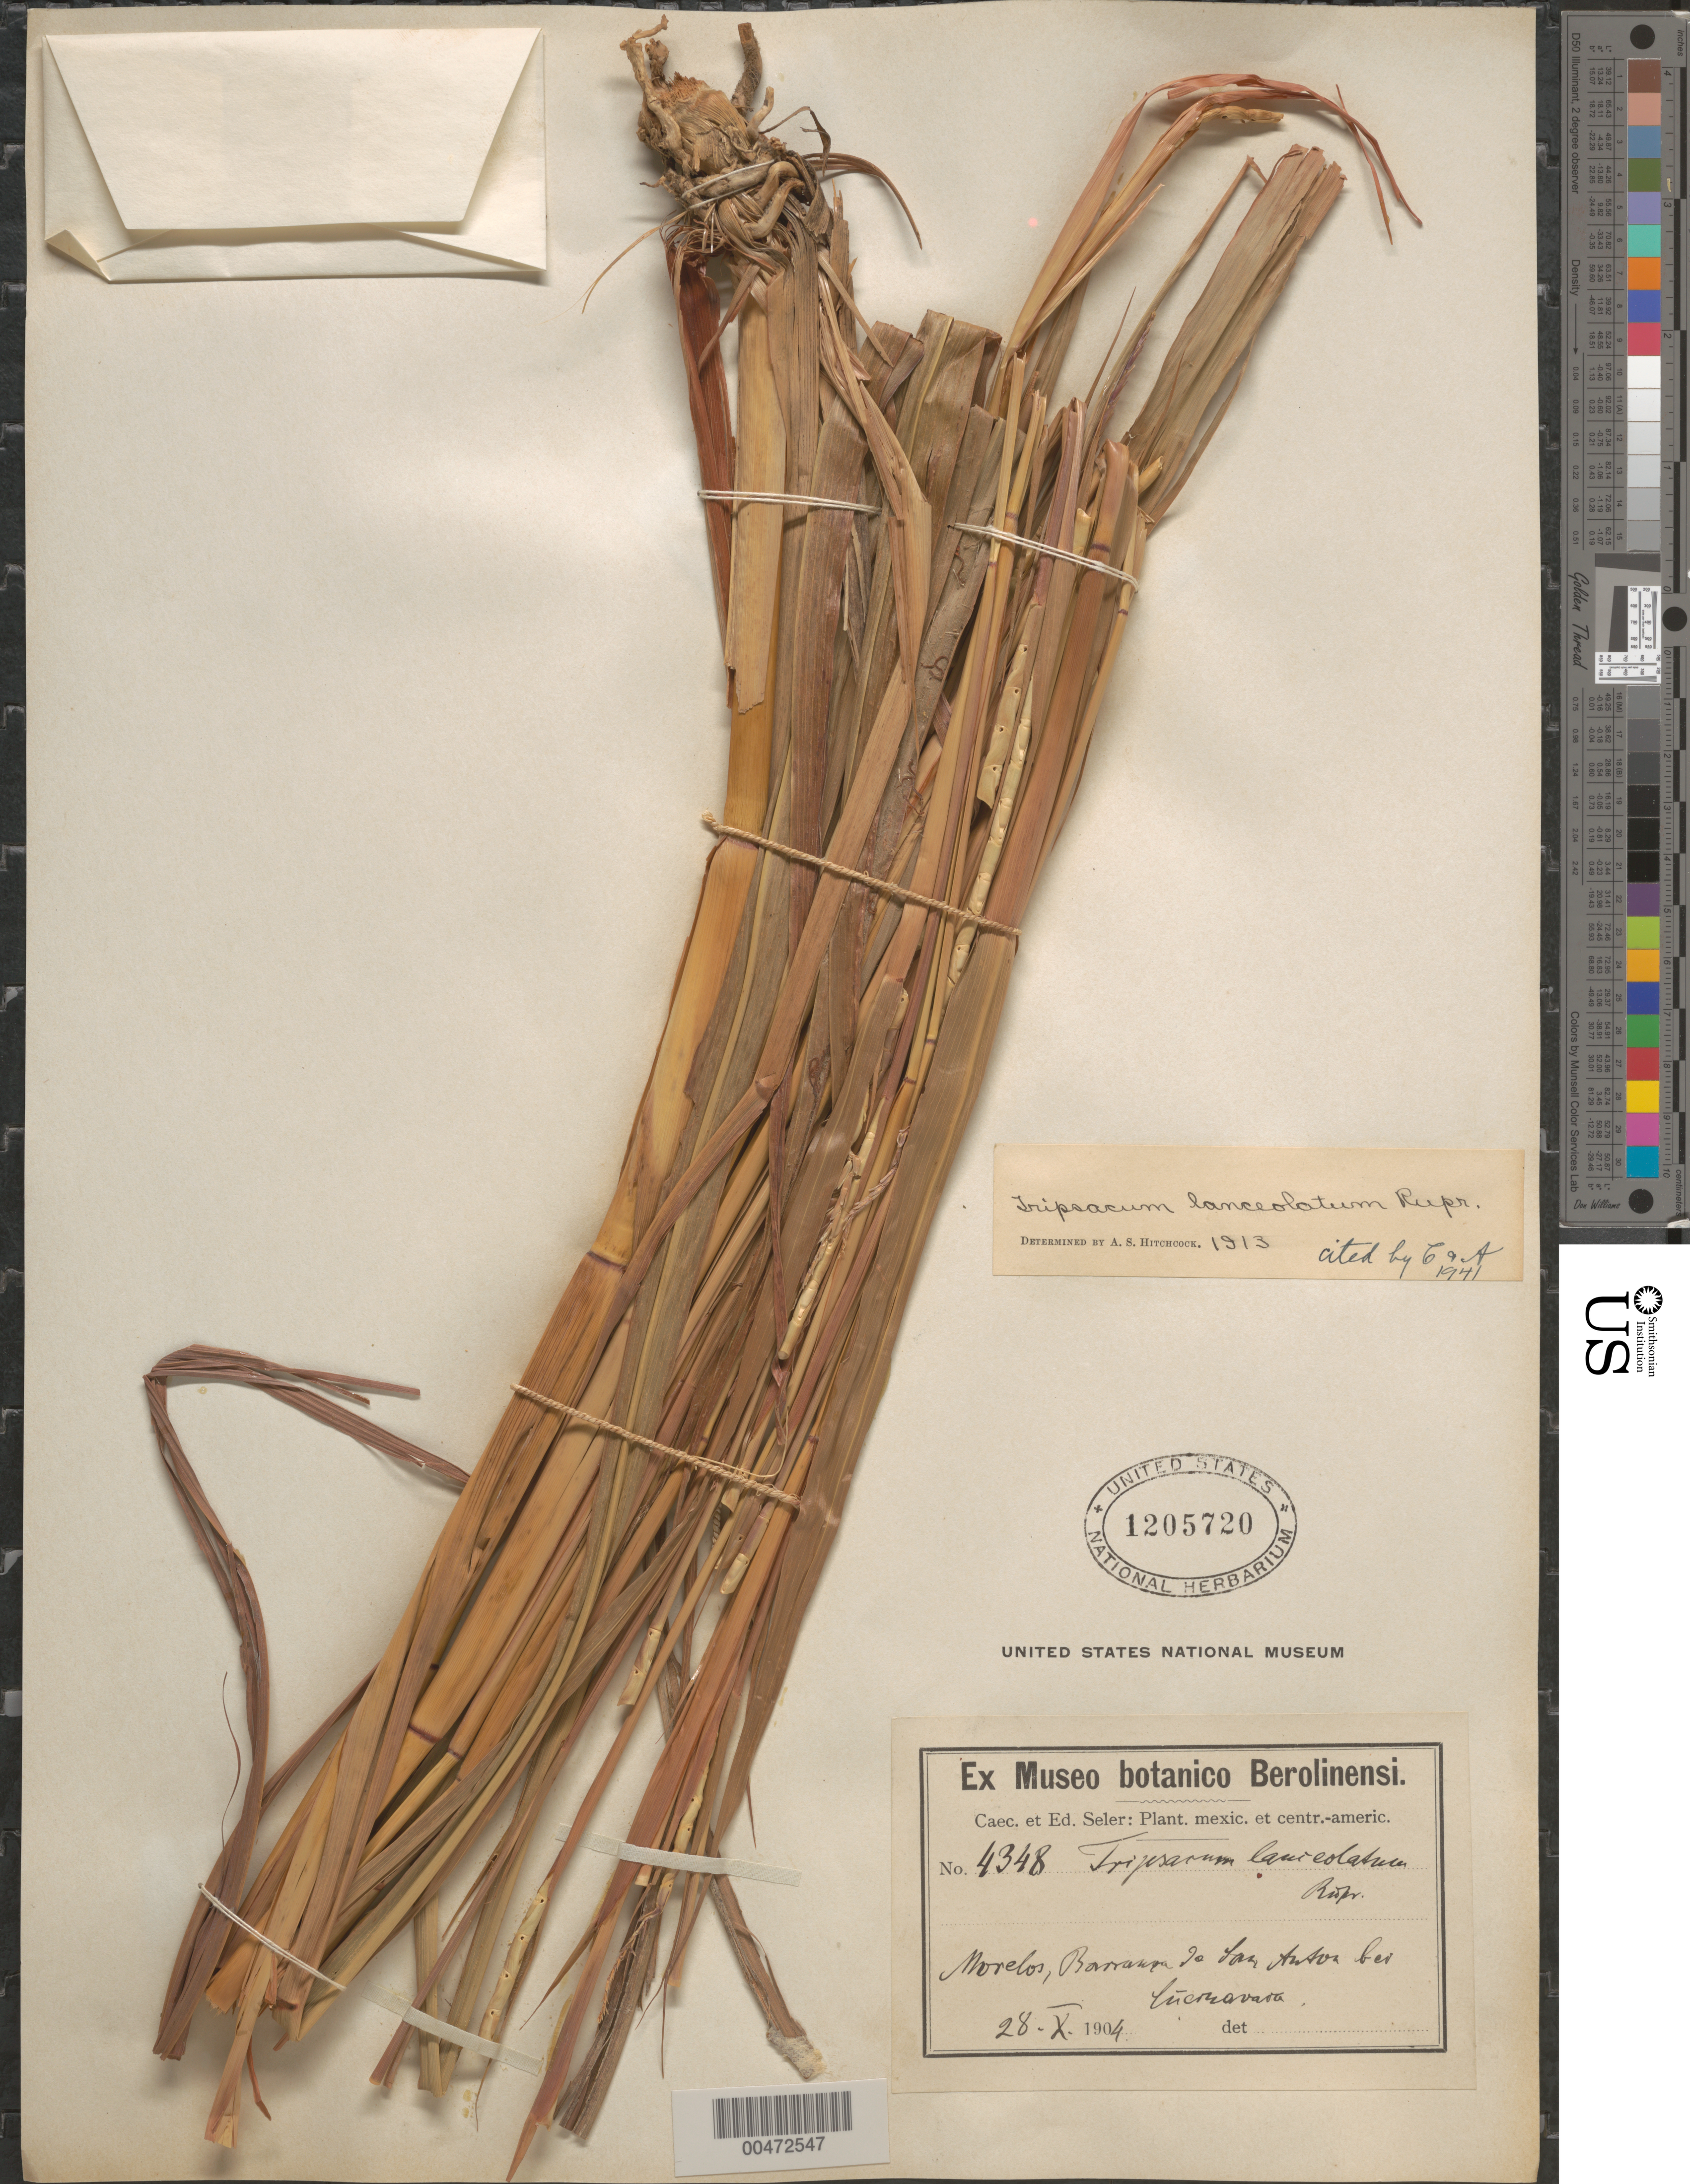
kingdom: Plantae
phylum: Tracheophyta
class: Liliopsida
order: Poales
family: Poaceae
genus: Tripsacum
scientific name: Tripsacum lanceolatum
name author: Rupr. ex E. Fourn.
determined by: Hitchcock, Albert S.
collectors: -. Seler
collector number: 4348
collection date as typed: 28 Oct 1904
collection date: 1904-10-28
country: Mexico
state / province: Morelos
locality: Barranca de San Anton bei Cuernavaca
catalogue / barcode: US 1205720